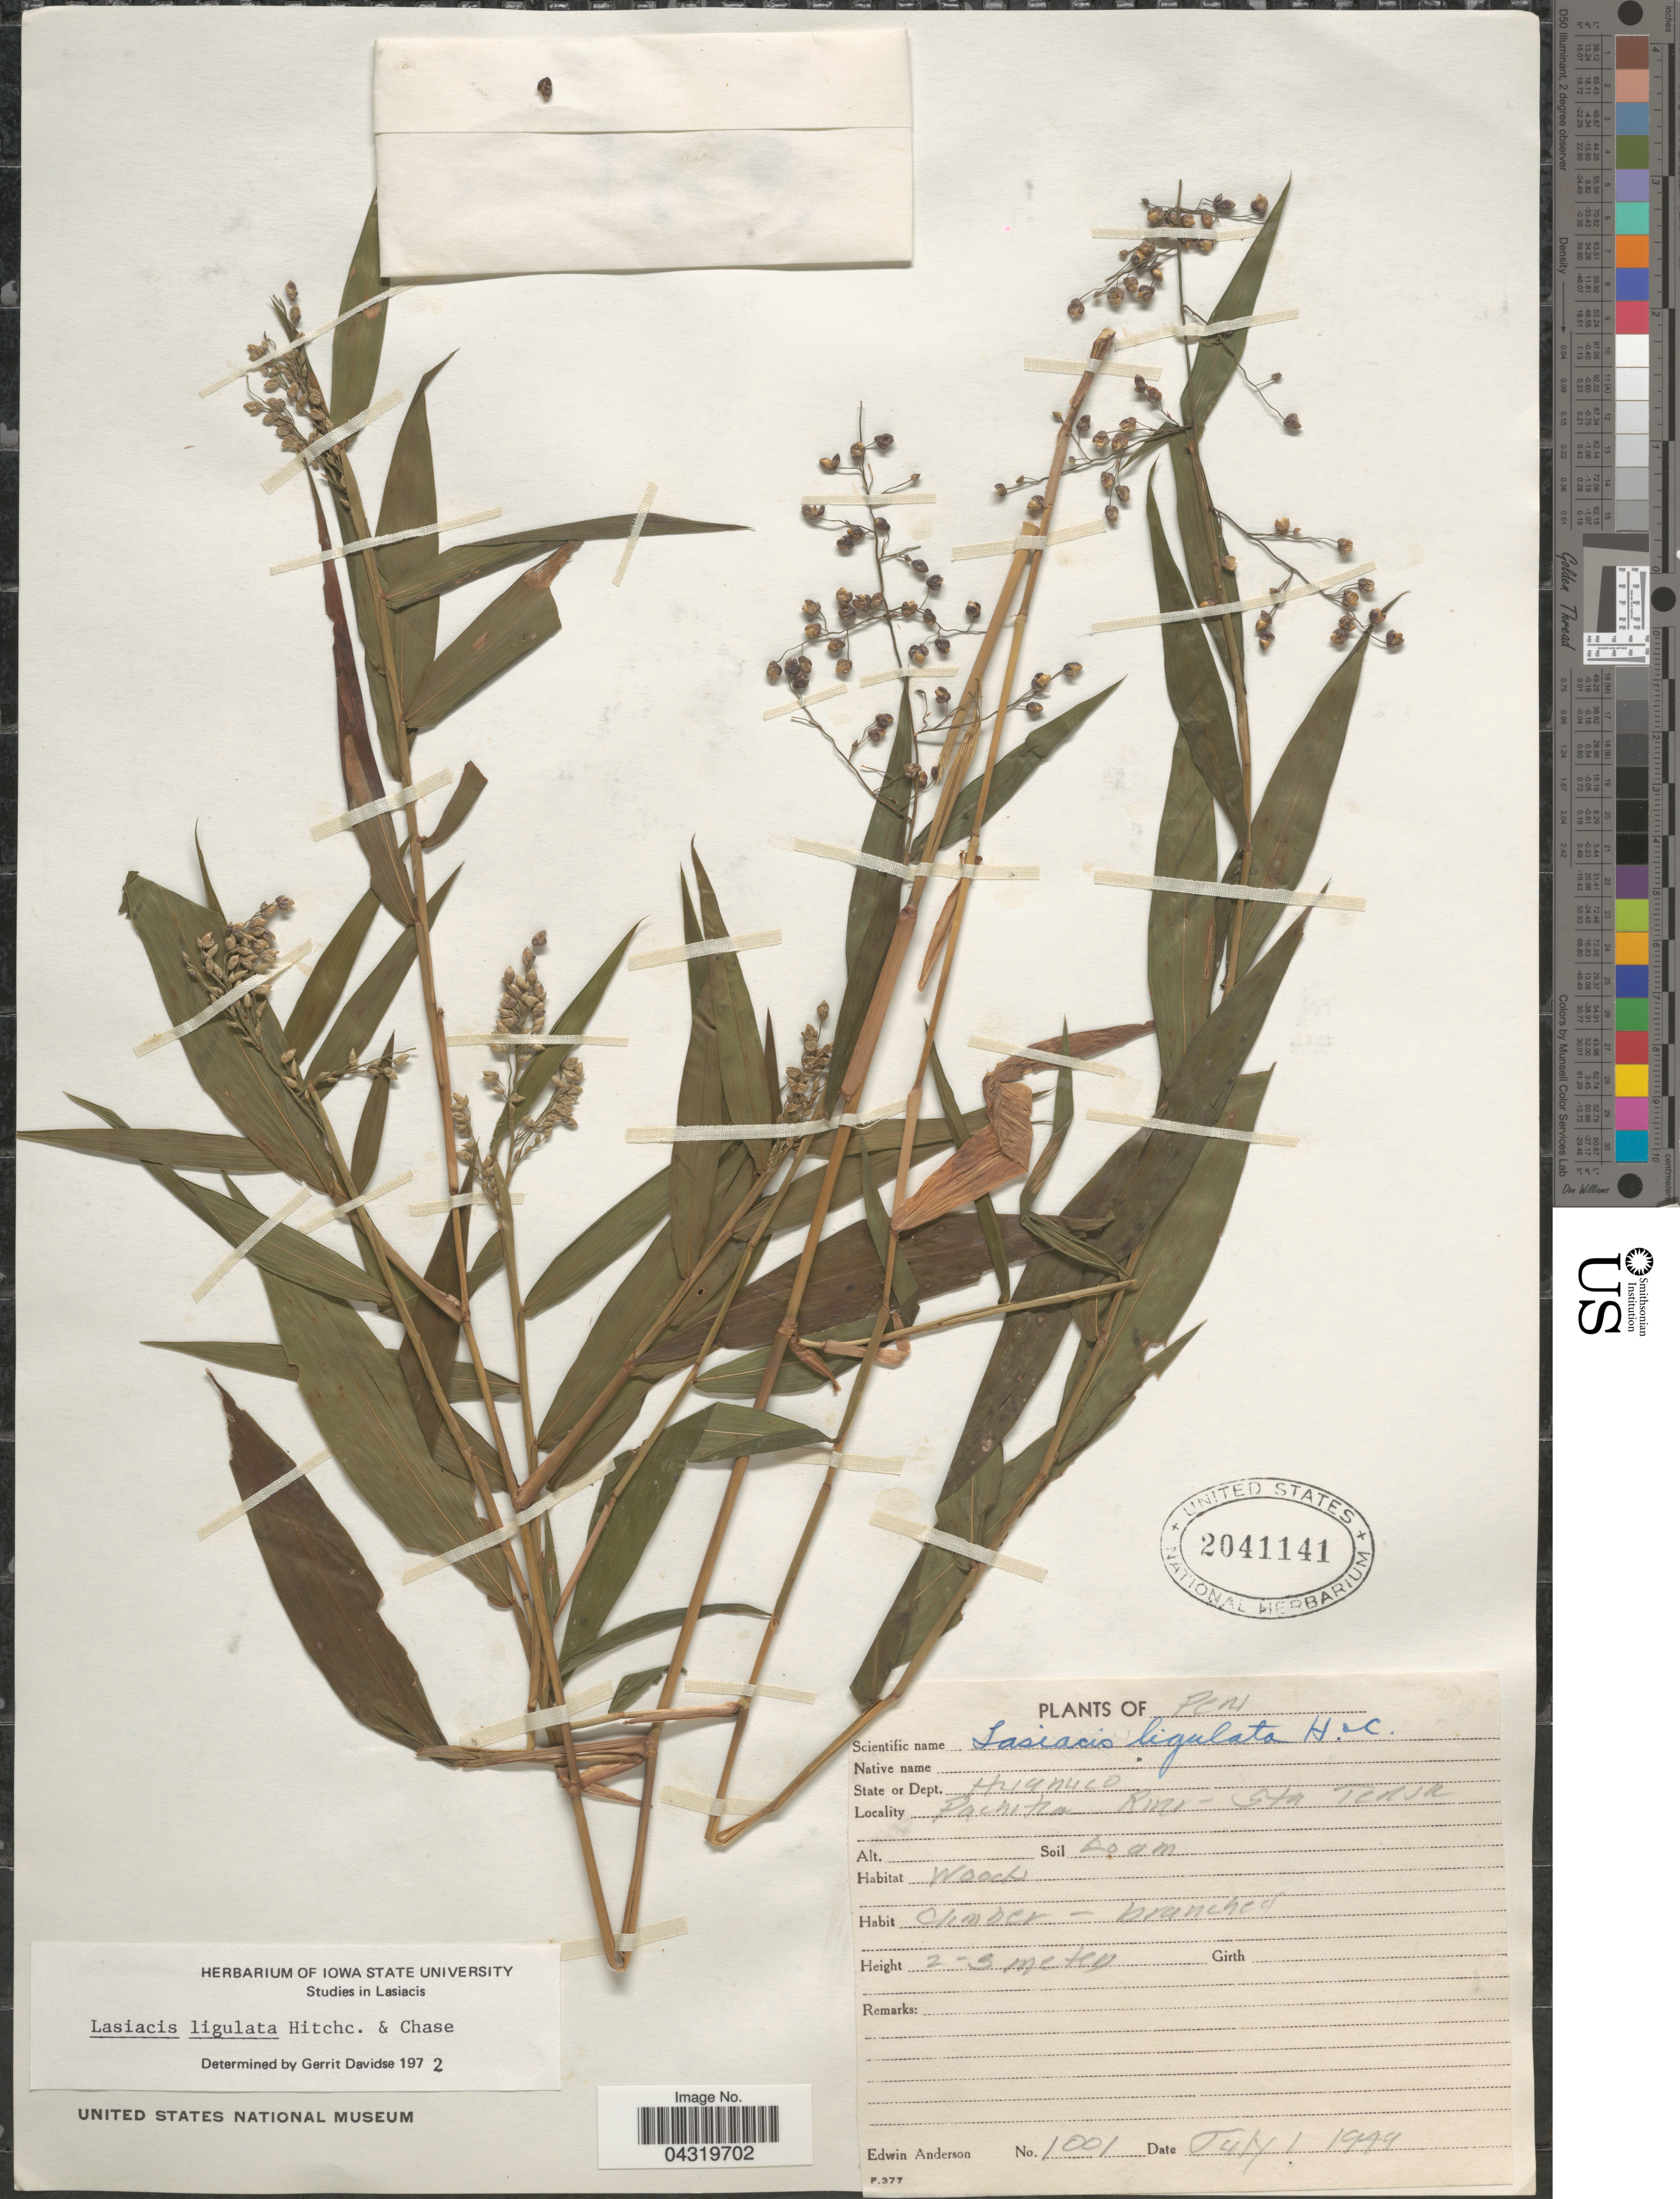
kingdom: Plantae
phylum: Tracheophyta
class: Liliopsida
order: Poales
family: Poaceae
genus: Lasiacis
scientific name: Lasiacis ligulata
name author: Hitchc. & Chase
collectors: E. Anderson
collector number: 1001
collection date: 1949-07-01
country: Peru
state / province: Huánuco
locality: Dept. Huanuco. Pachitea River - Sta Teresa.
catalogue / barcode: US 2041141